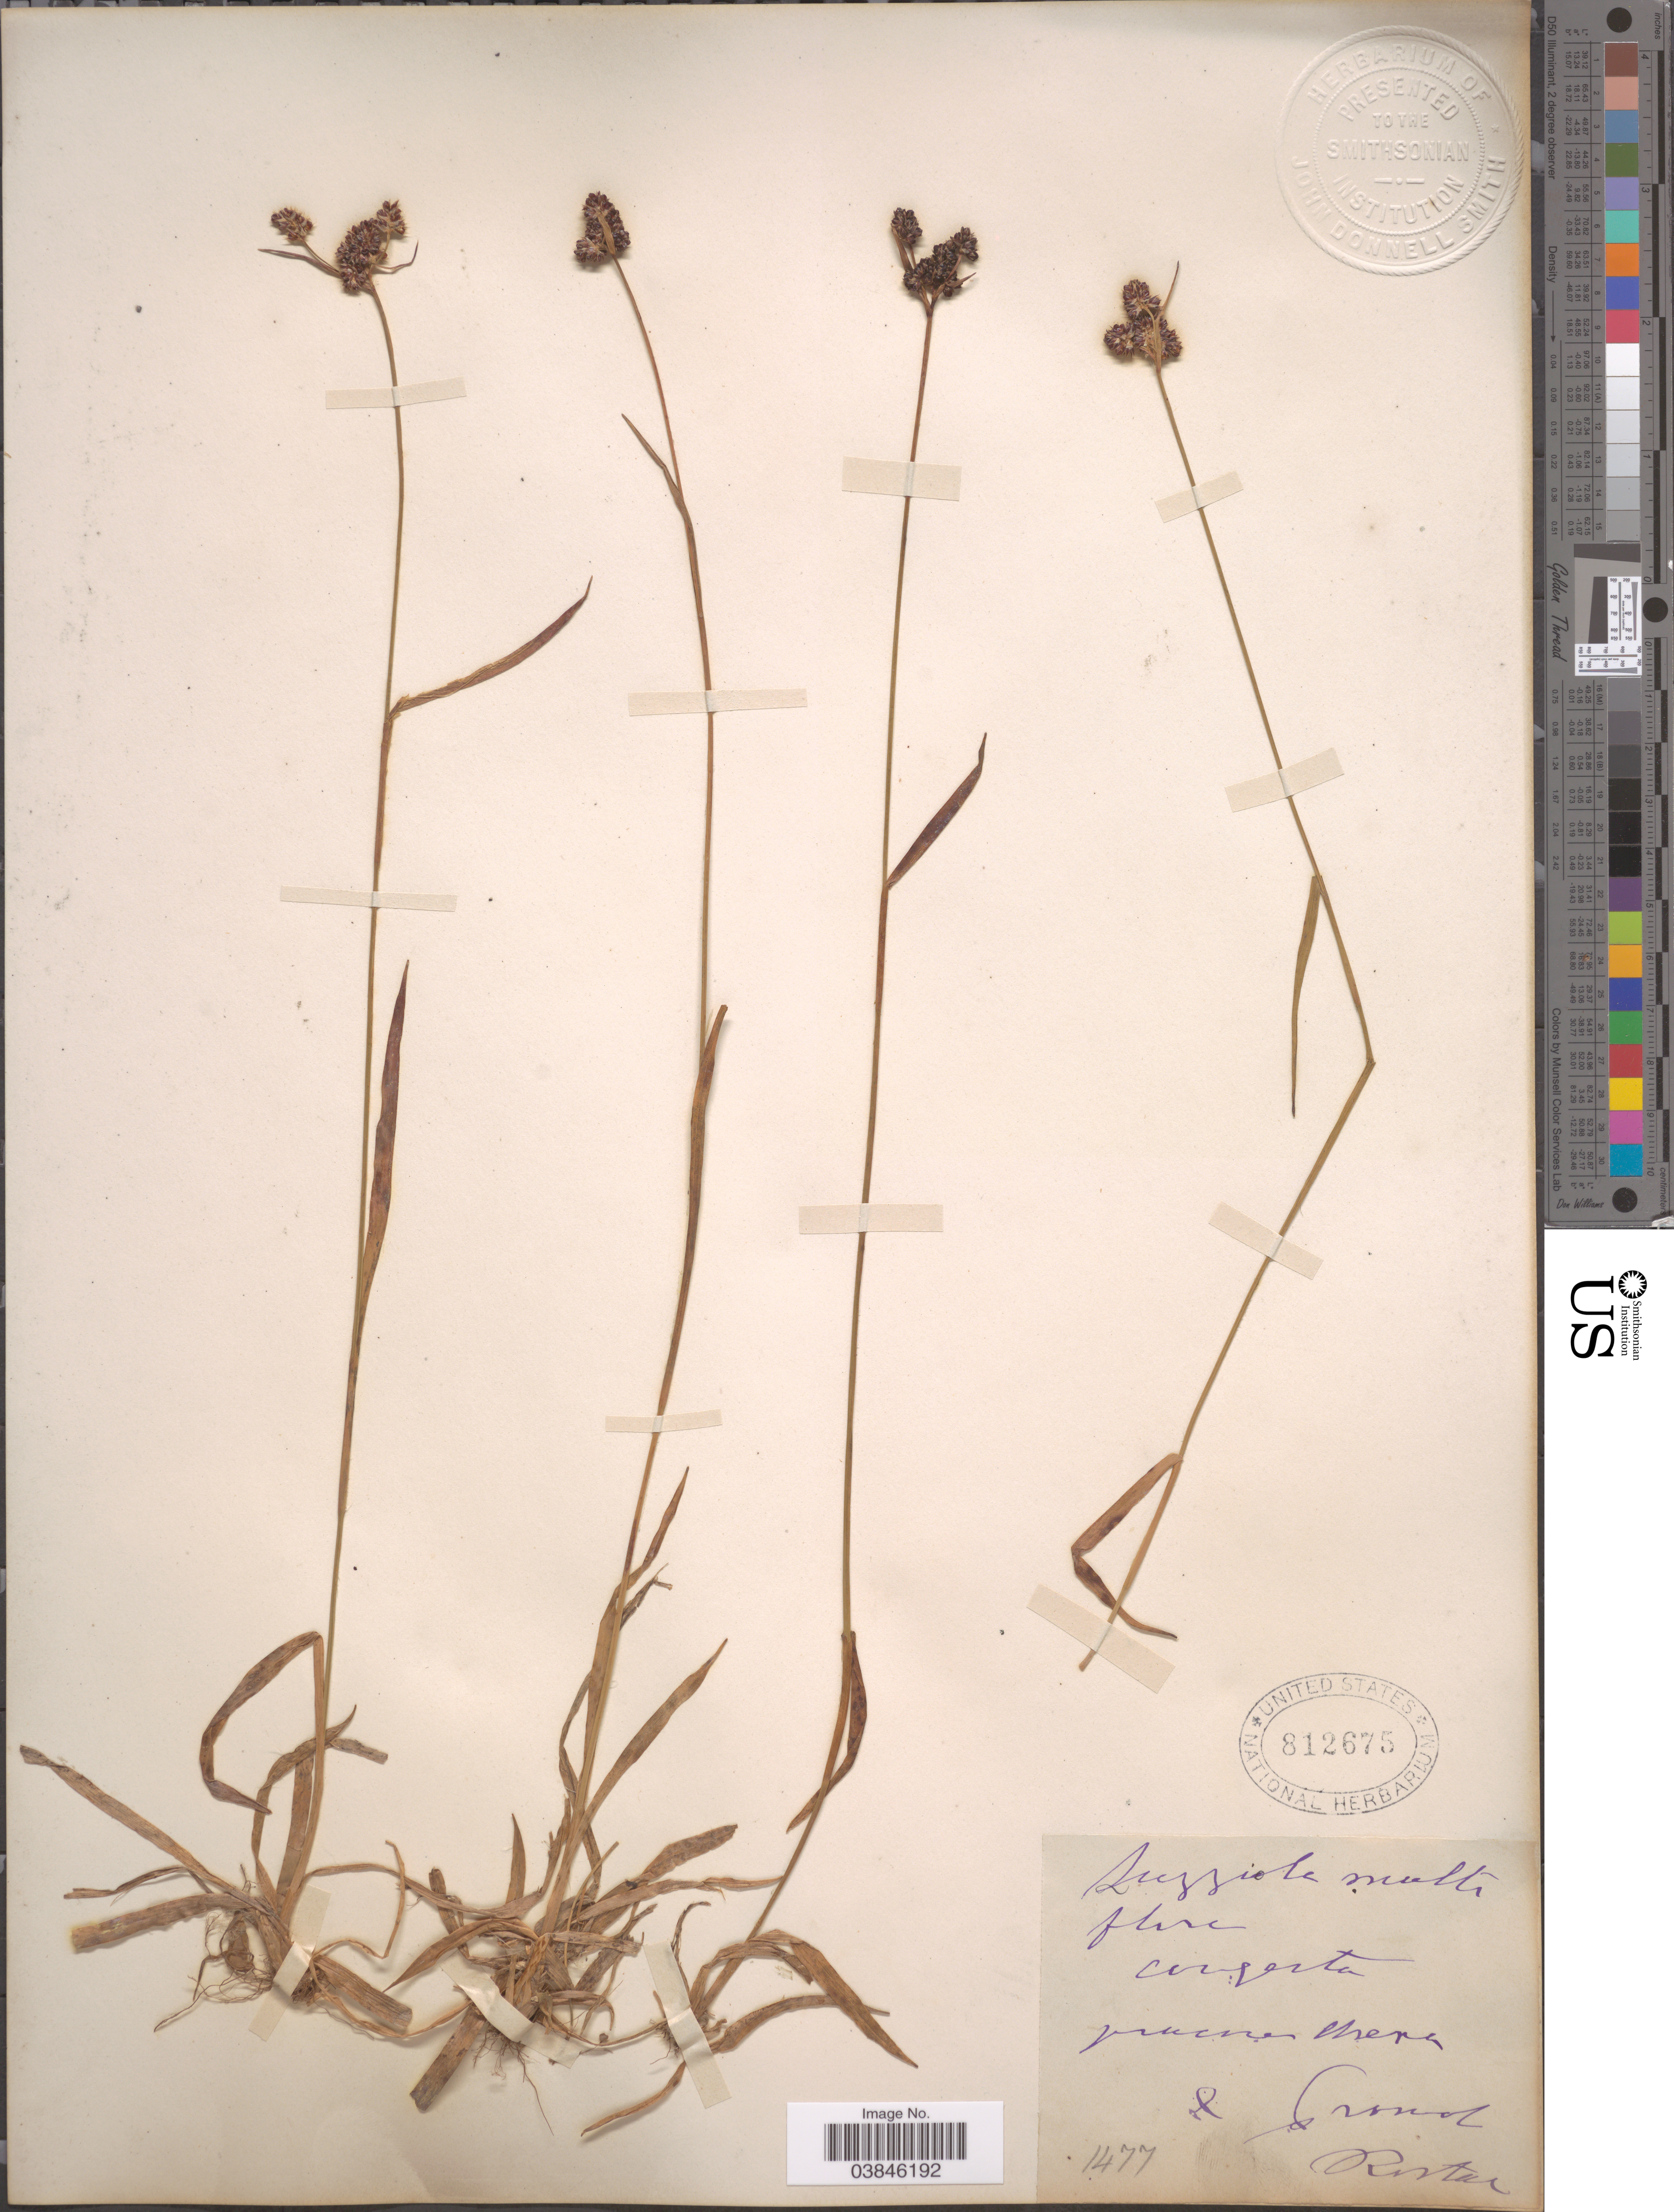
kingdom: Plantae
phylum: Tracheophyta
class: Liliopsida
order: Poales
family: Juncaceae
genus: Luzula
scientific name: Luzula multiflora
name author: (Ehrh.) Lej.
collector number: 1477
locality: Praces Mera & ground. [interpreted]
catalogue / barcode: US 812675